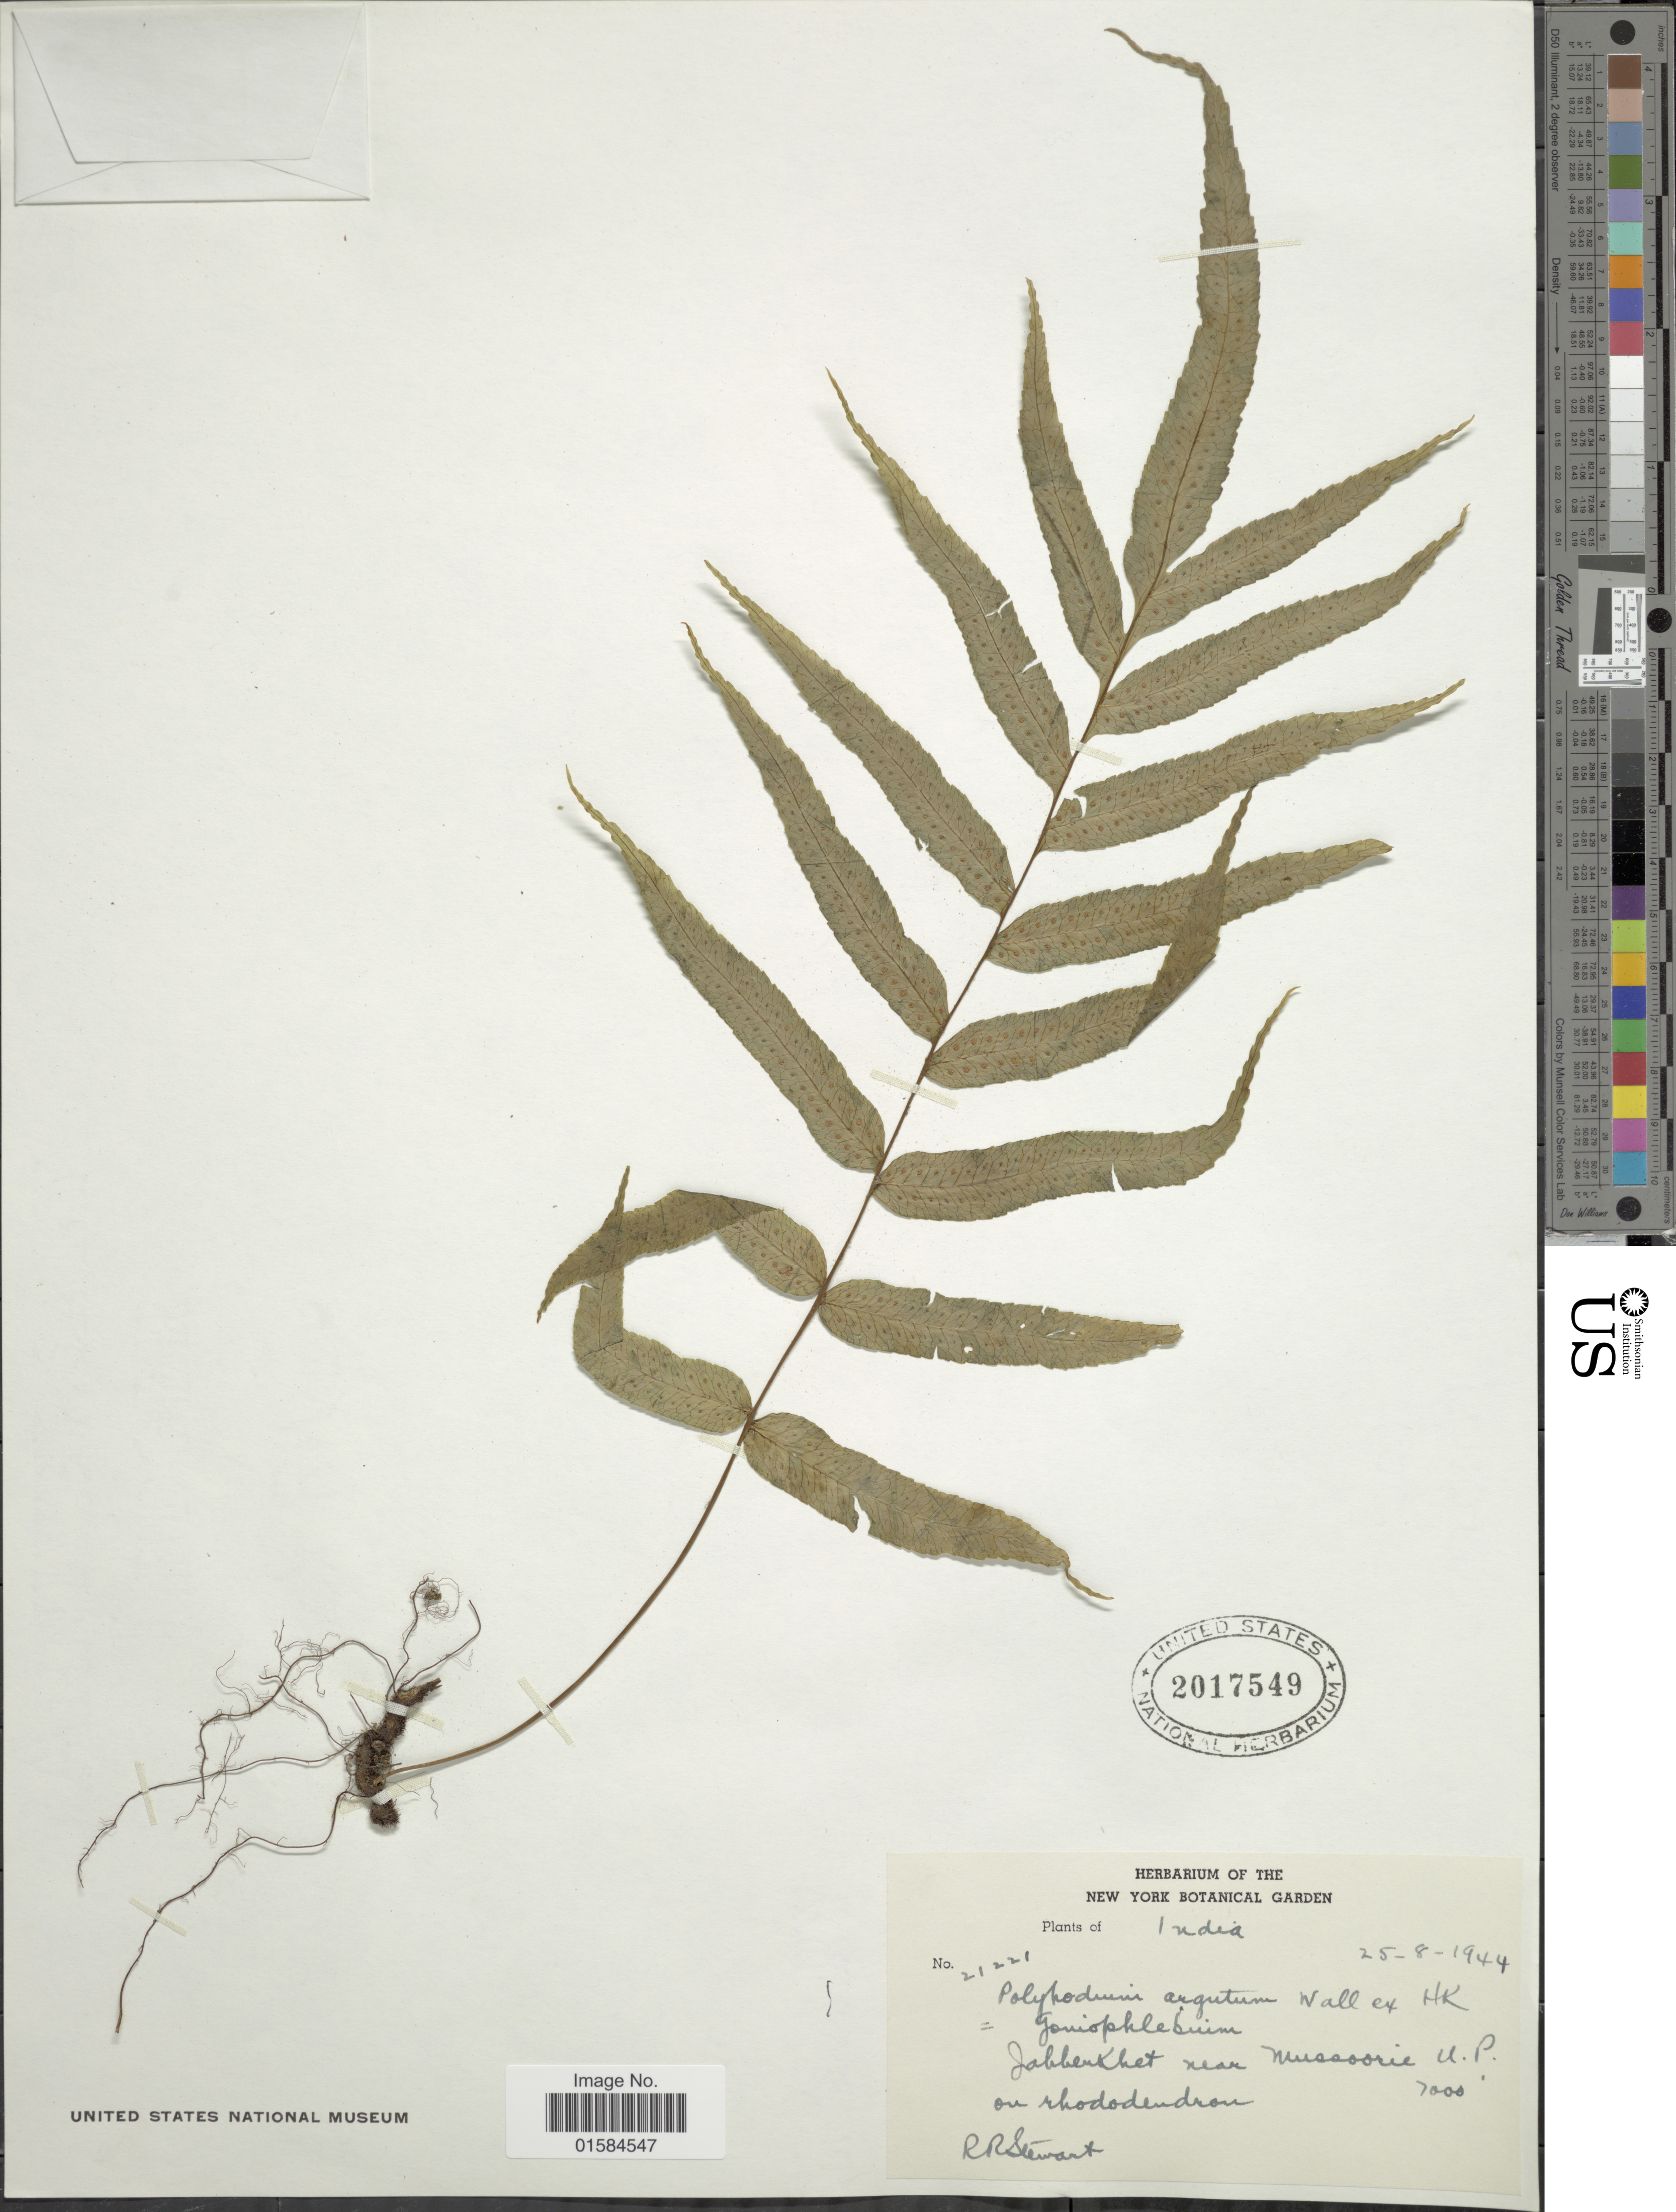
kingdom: Plantae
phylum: Tracheophyta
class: Polypodiopsida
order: Polypodiales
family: Polypodiaceae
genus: Goniophlebium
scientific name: Goniophlebium argutum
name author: (Wall. ex Hook.) J. Sm.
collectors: R. R. Stewart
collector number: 21221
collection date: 1944-08-25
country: India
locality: Jabbarkhet near Mussoorie U. P. on rhododendron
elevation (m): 2134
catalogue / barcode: US 2017549